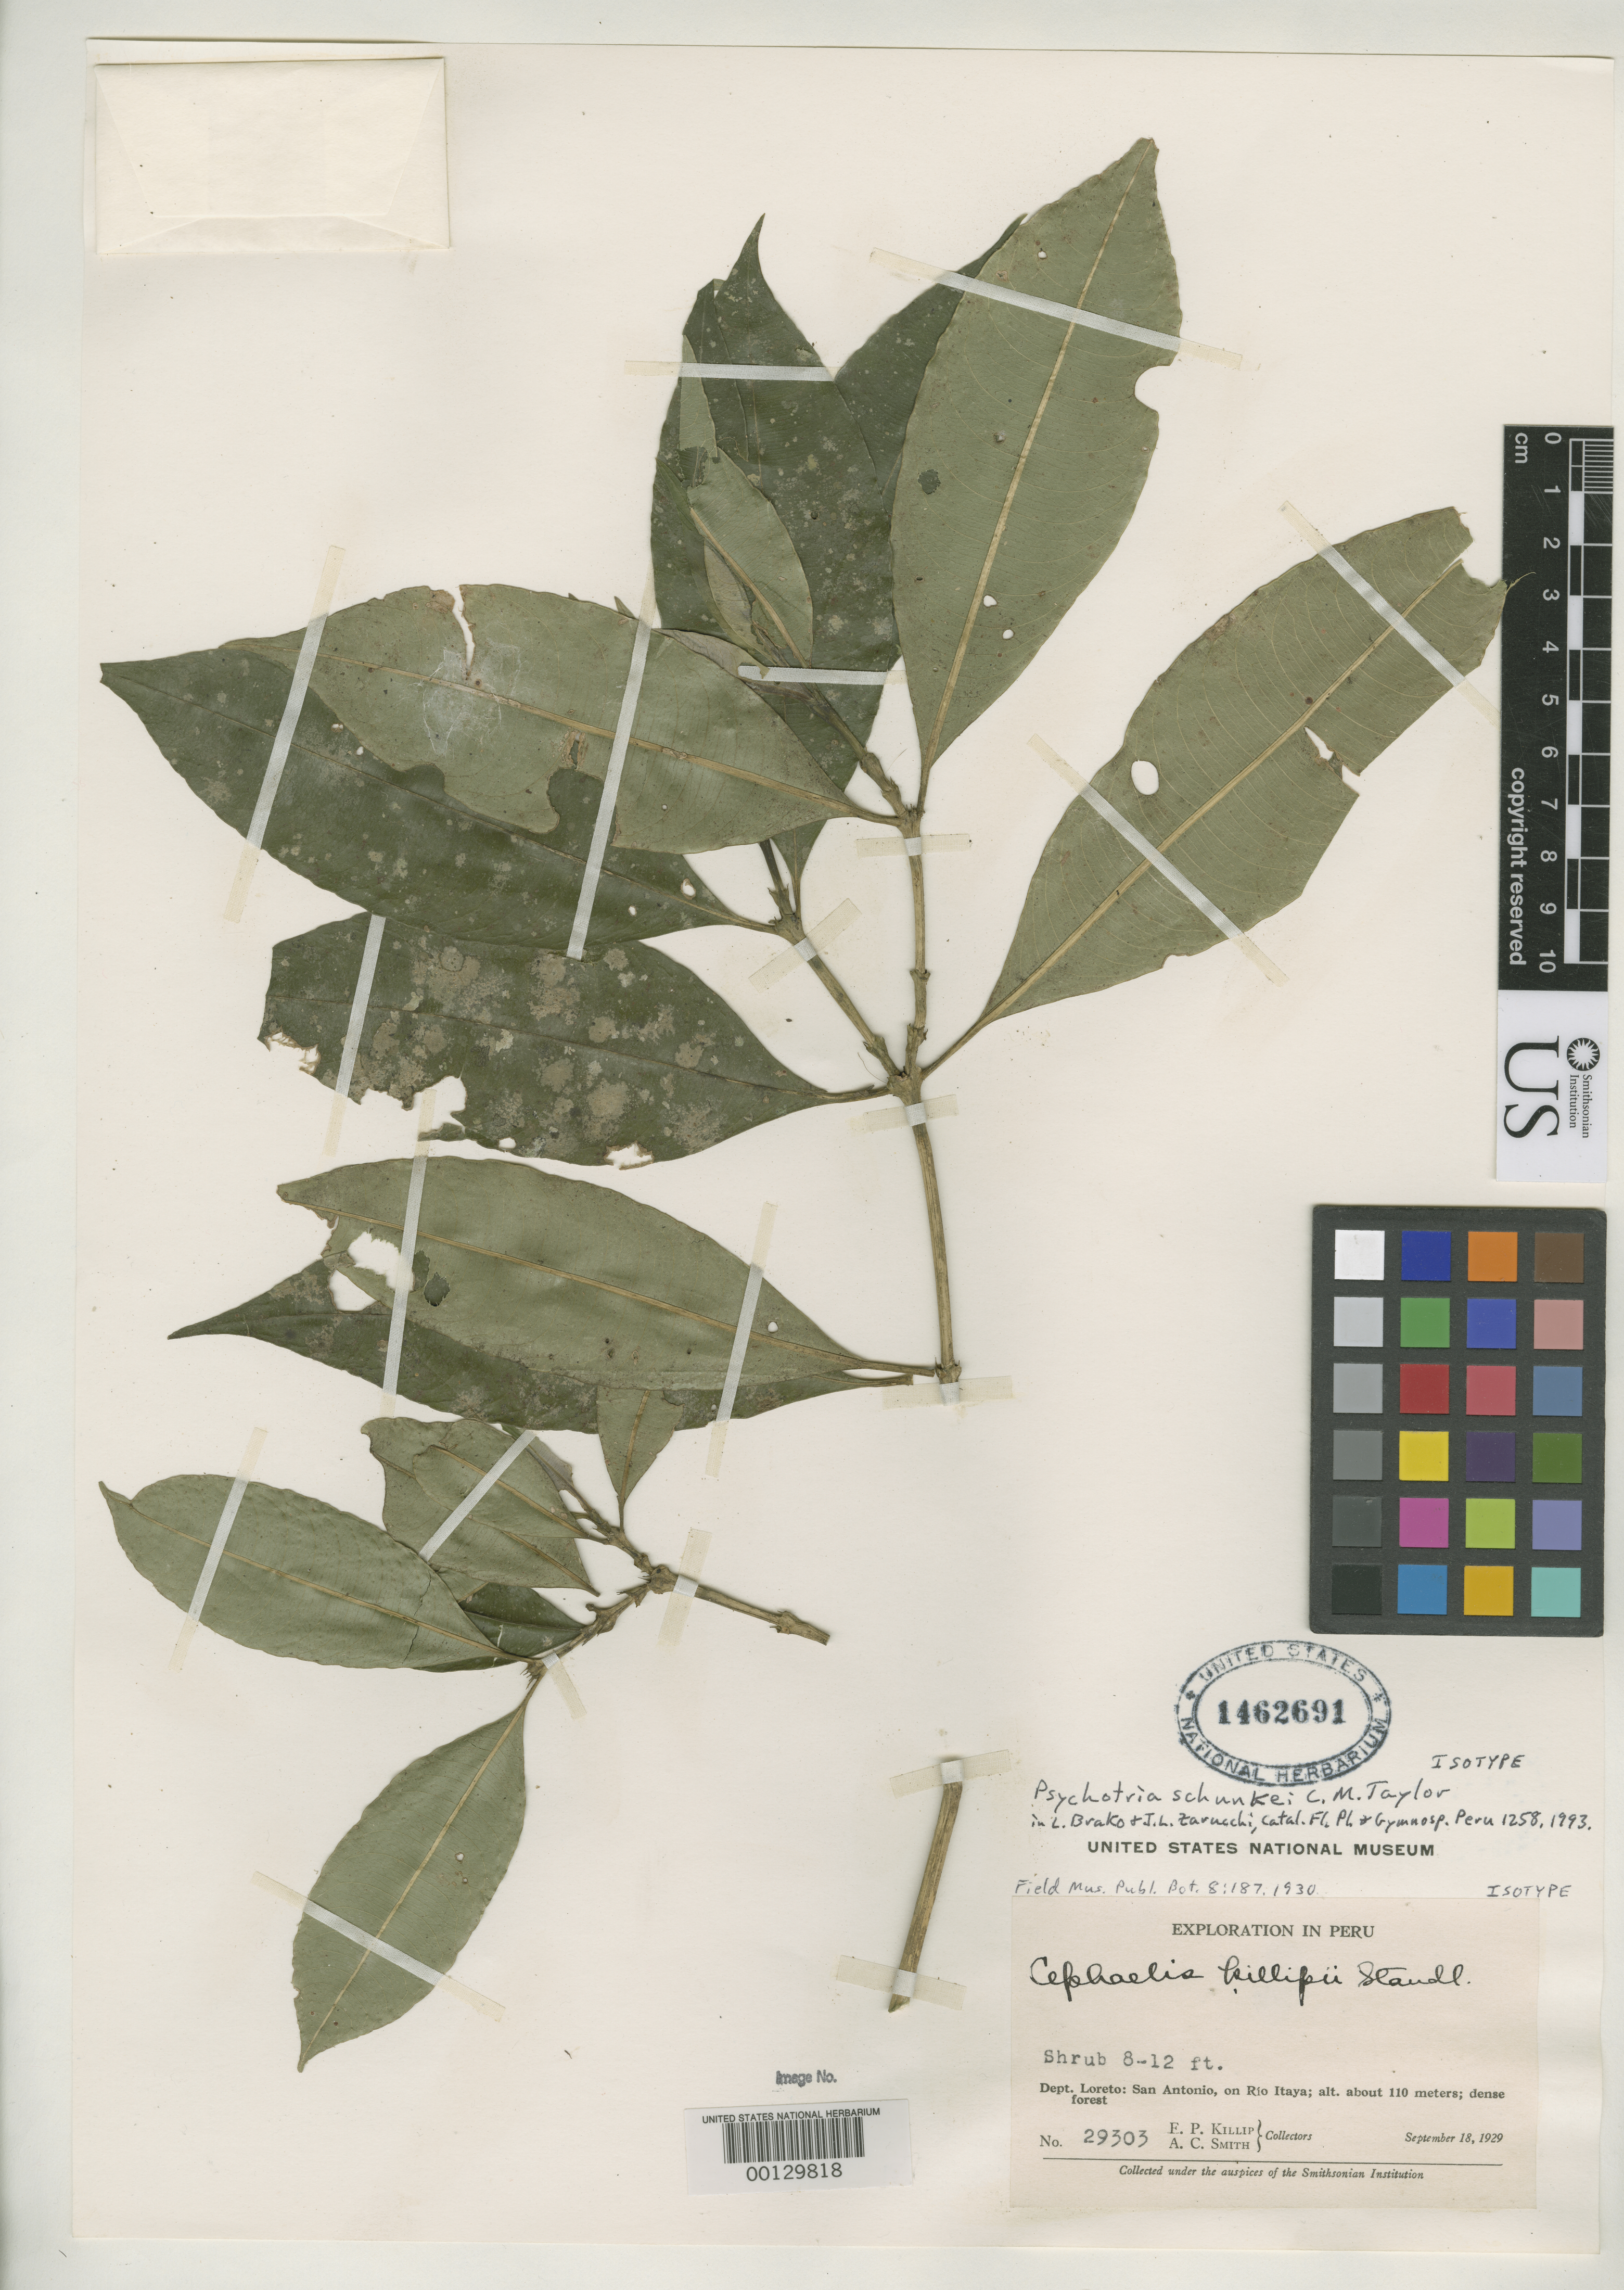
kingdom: Plantae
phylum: Tracheophyta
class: Magnoliopsida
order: Gentianales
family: Rubiaceae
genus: Cephaelis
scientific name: Cephaelis killipii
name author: Standl.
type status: Isotype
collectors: E. P. Killip & A. C. Smith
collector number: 29303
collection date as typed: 18 Sep 1929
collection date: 1929-09-18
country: Peru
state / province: Loreto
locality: San Antonio, Rio Itaya.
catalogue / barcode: US 1462691